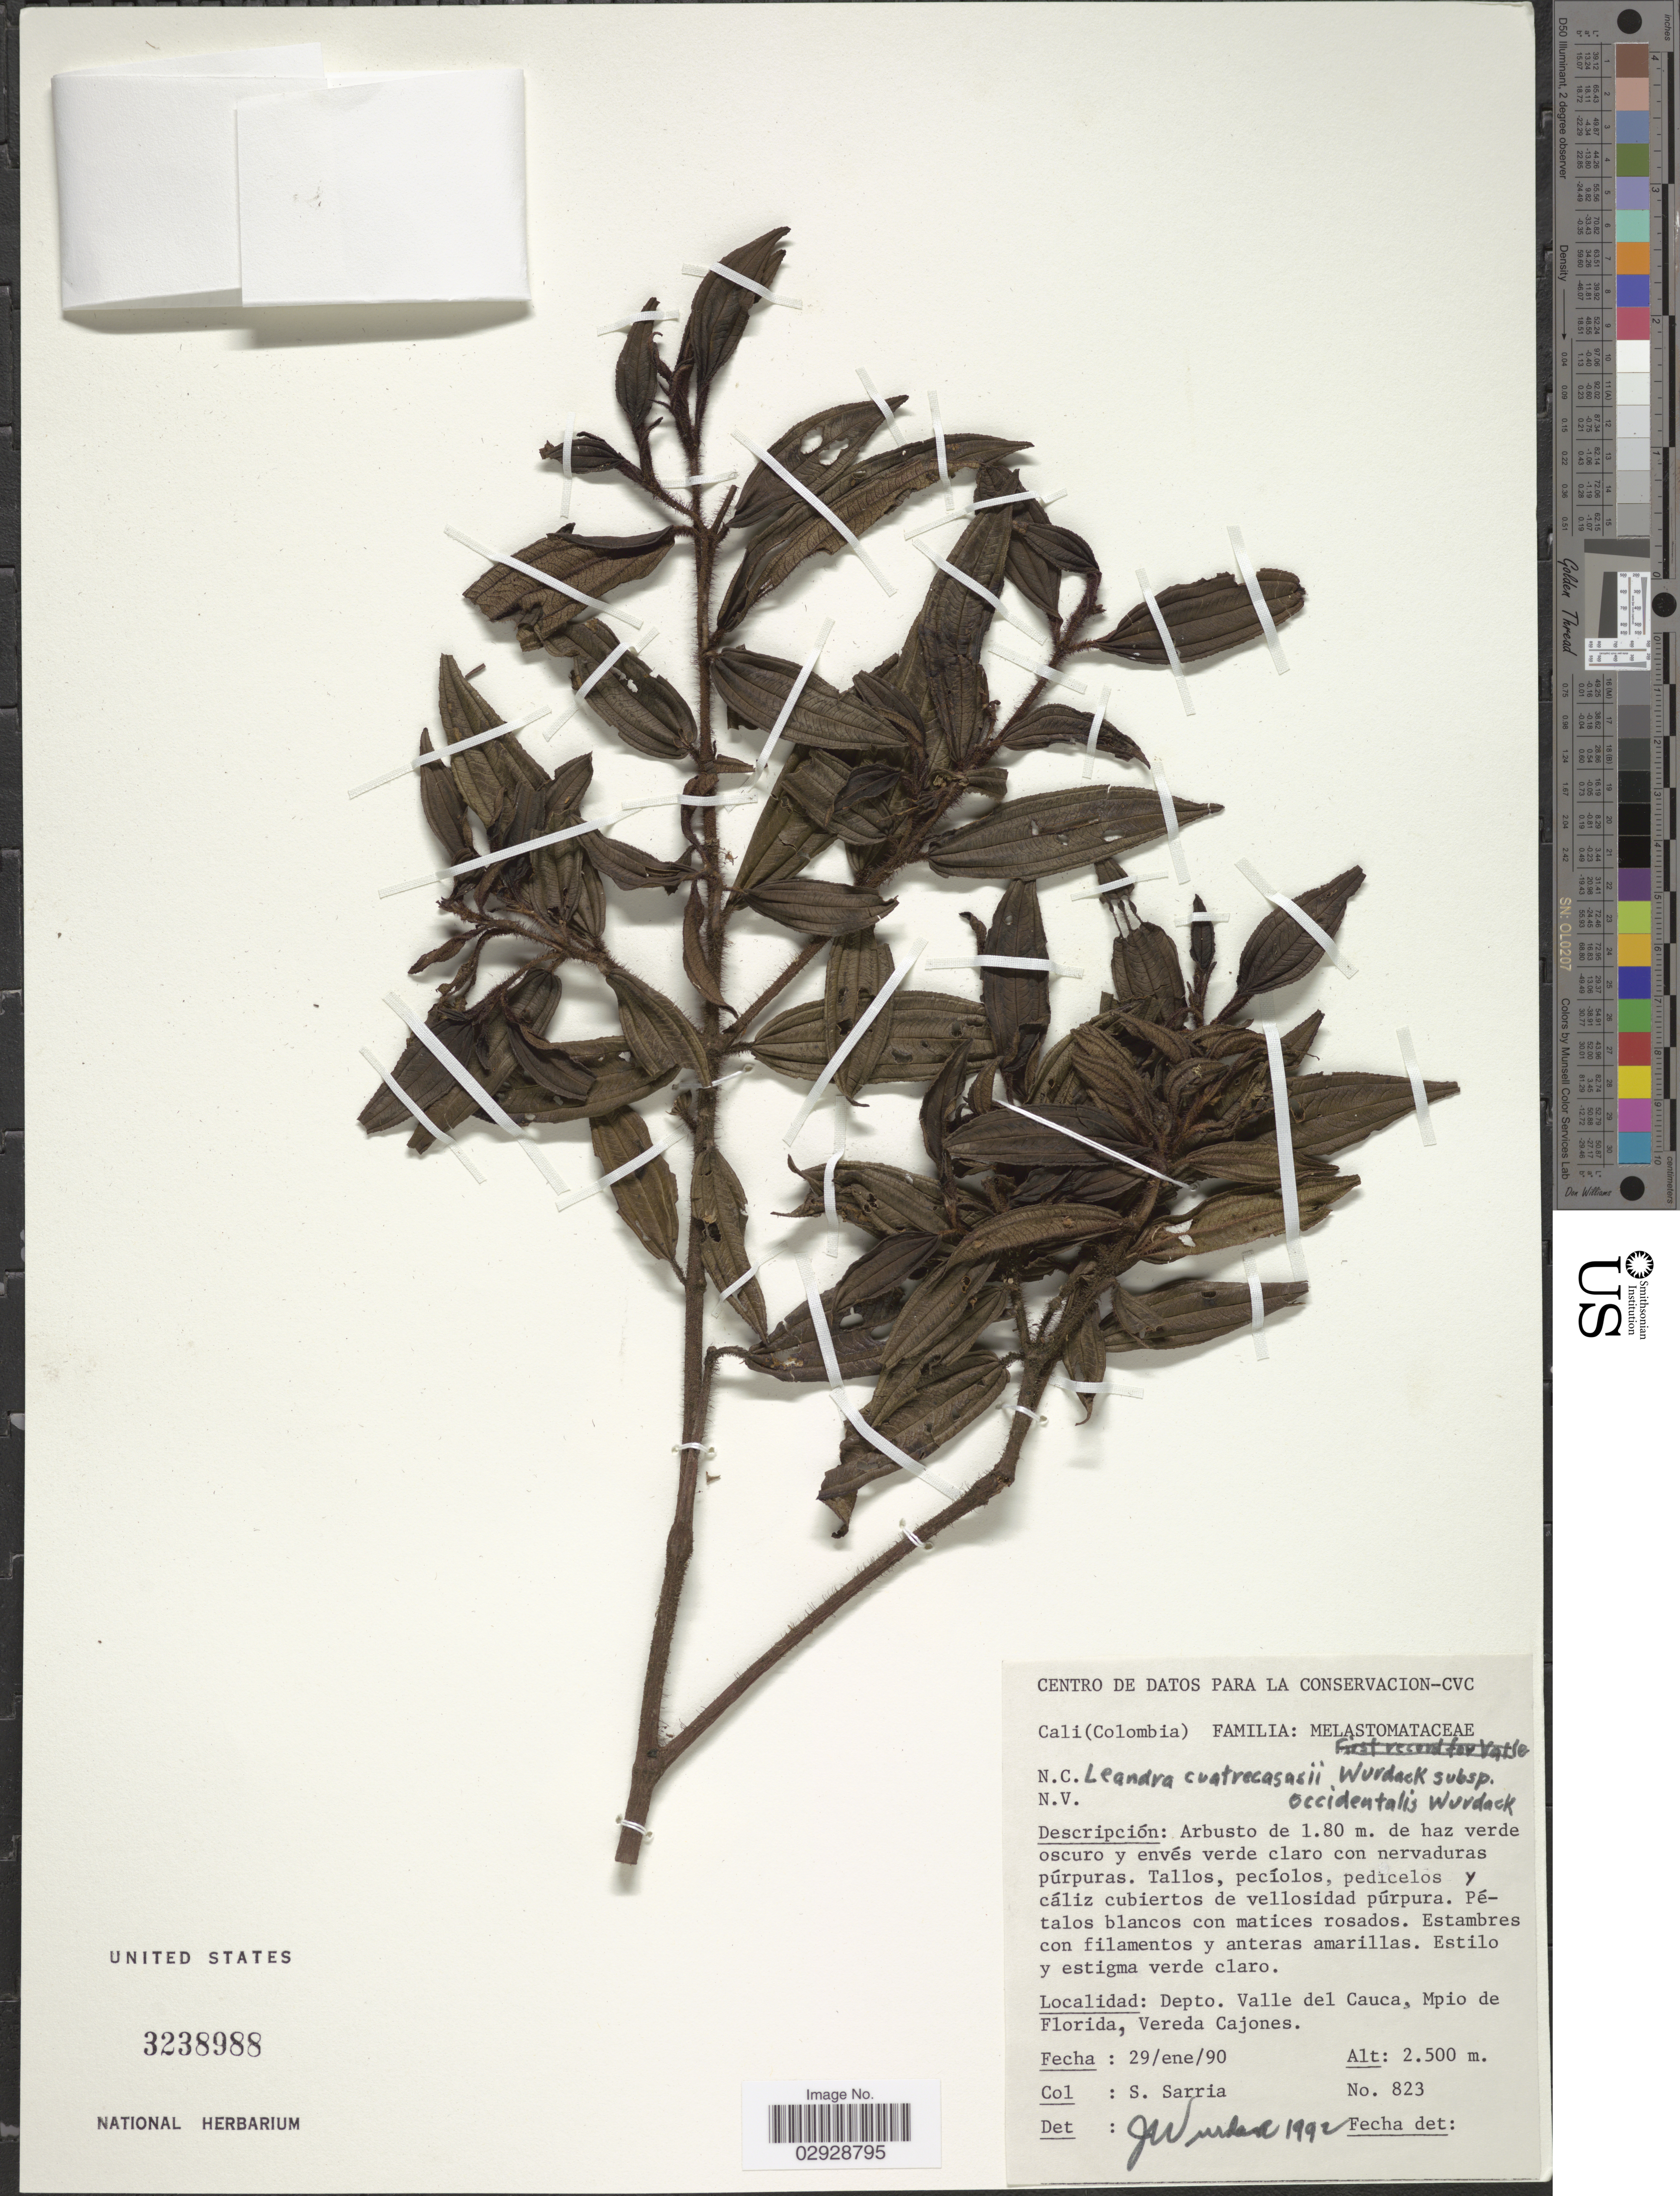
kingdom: Plantae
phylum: Tracheophyta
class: Magnoliopsida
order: Myrtales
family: Melastomataceae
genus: Leandra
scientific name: Leandra cuatrecasasii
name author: Wurdack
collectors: S. Sarria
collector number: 823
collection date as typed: Transcribed d/m/y: 29/1/90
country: Colombia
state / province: Valle del Cauca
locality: Depto. Valle del Cauca, Mpio de Florida, Vereda Cajones.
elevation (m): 2500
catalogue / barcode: US 3238988